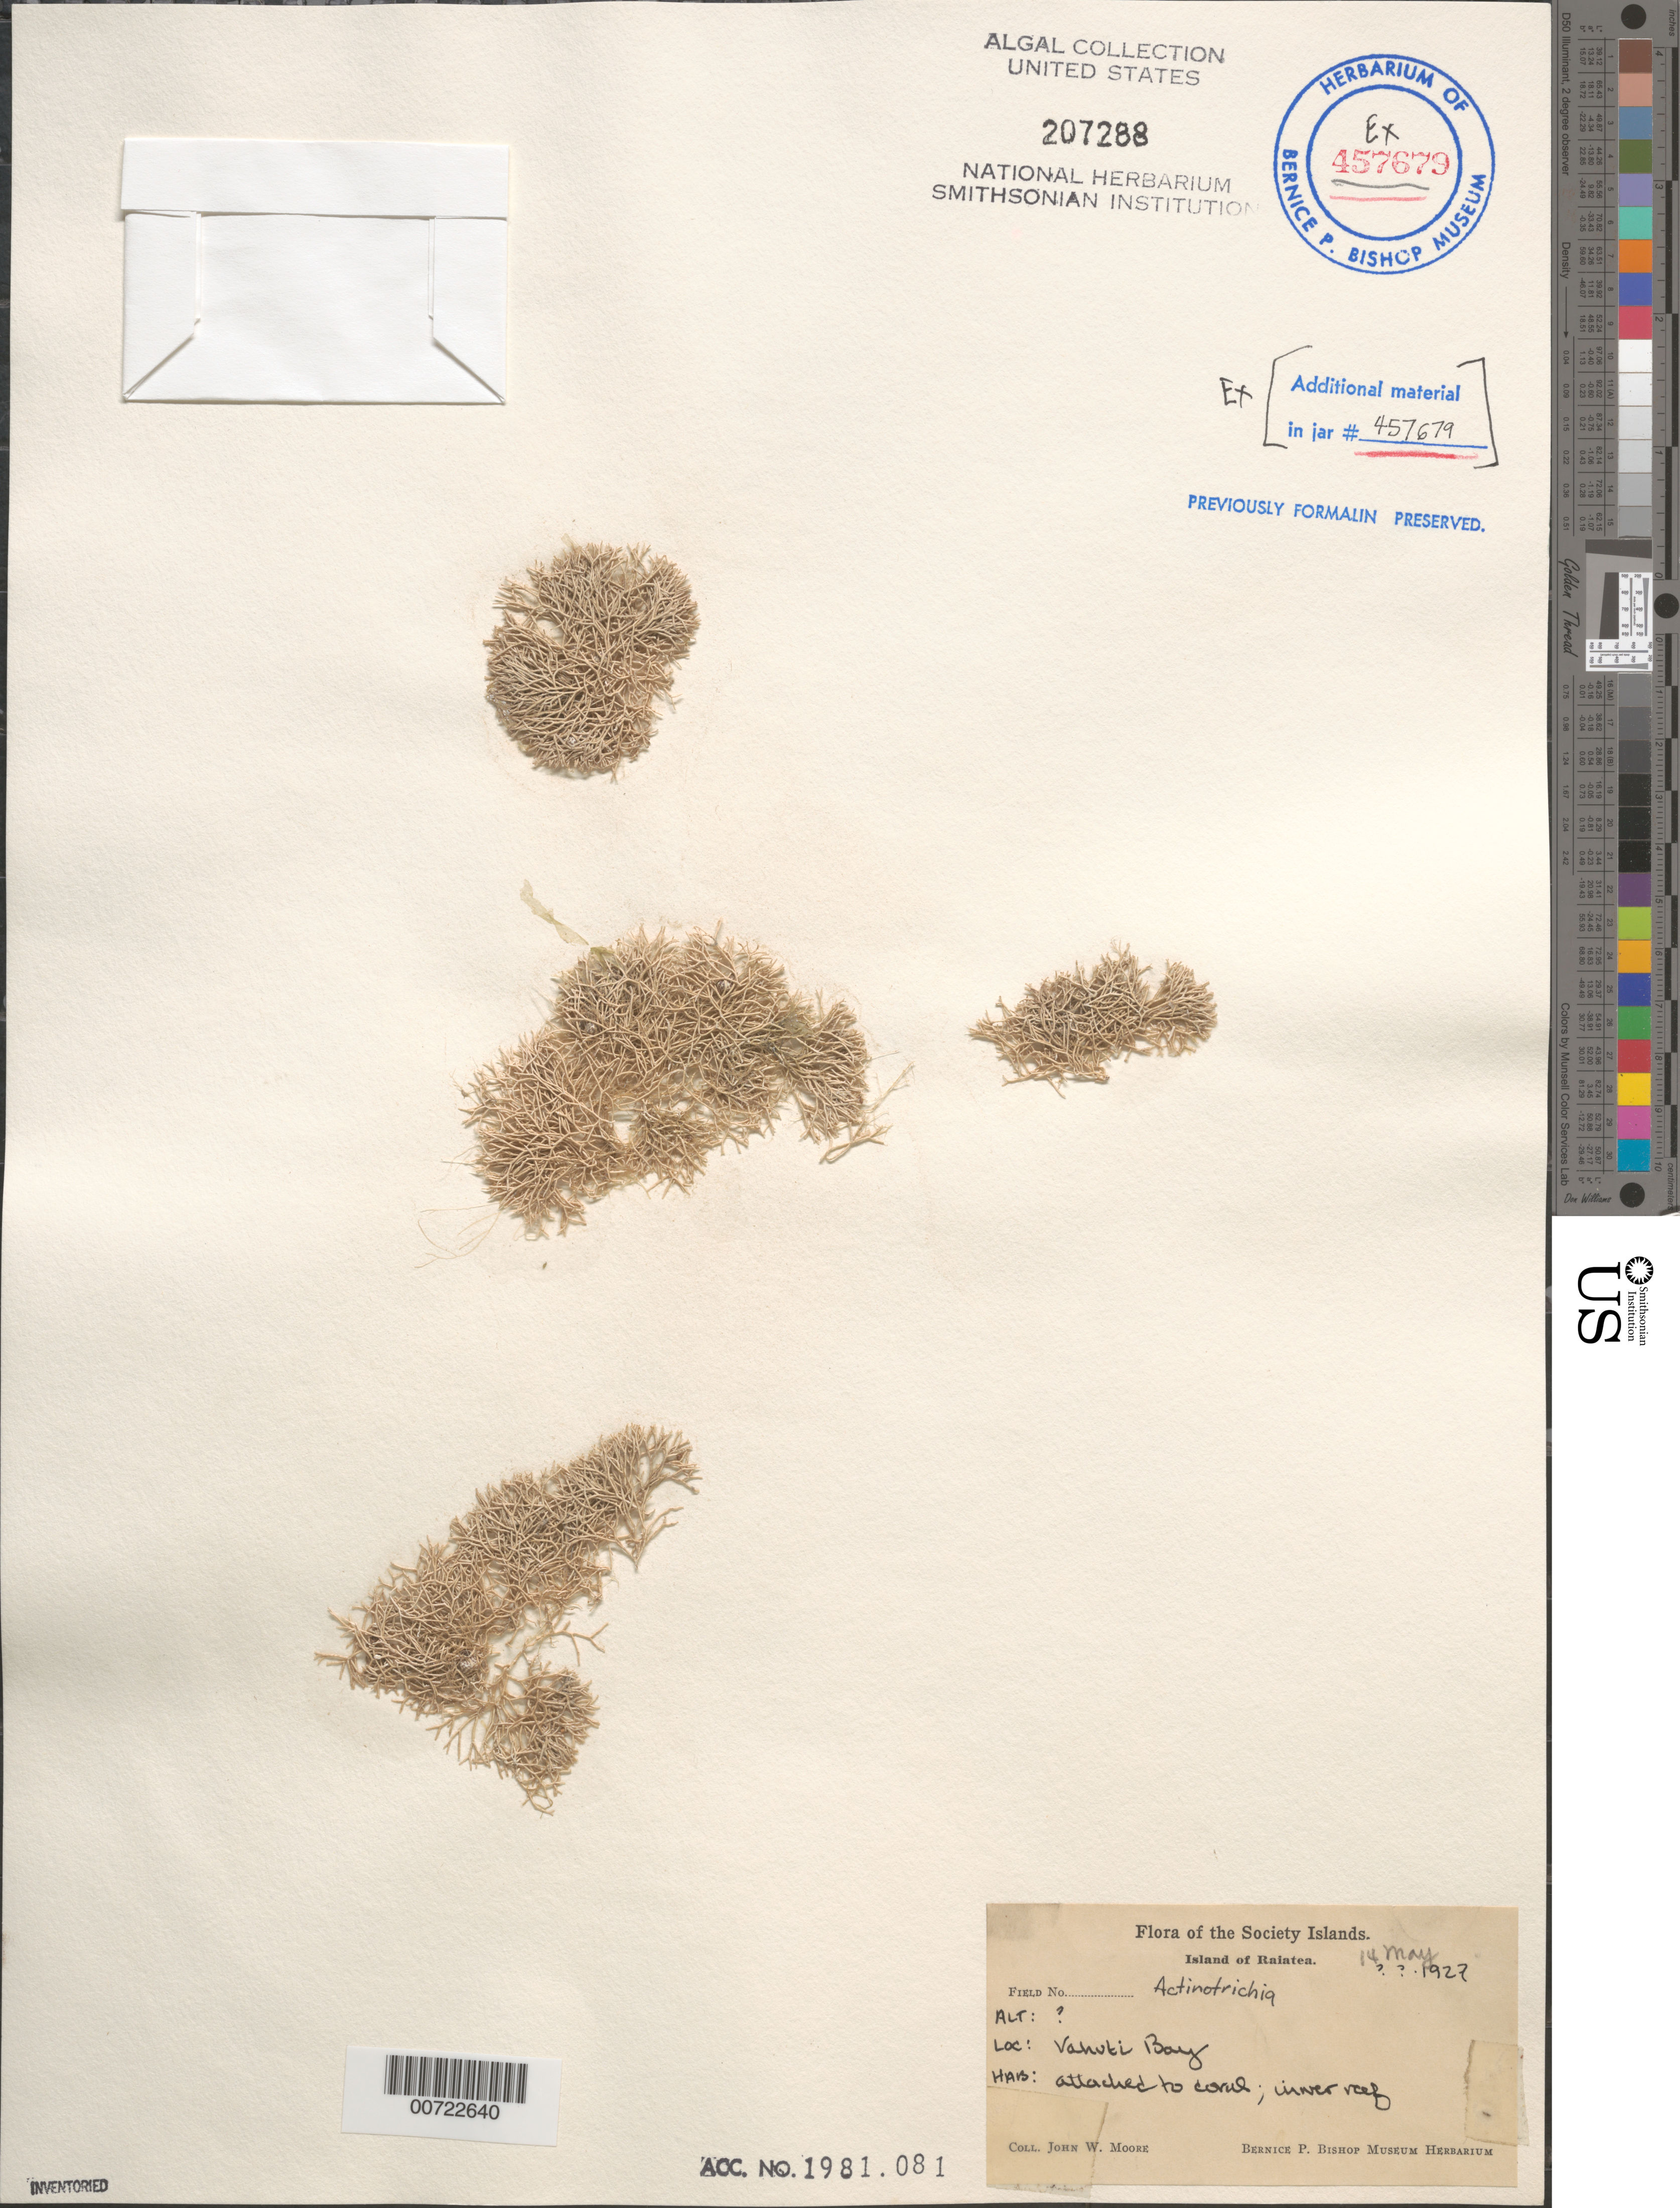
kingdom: Plantae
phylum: Rhodophyta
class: Florideophyceae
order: Nemaliales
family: Galaxauraceae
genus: Actinotrichia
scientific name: Actinotrichia sp.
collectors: J. W. Moore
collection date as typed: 14 May 1927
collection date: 1927-05-14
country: French Polynesia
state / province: Iles Sous-le-Vent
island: Raiatea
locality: Vahuti Bay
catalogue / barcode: US 207288